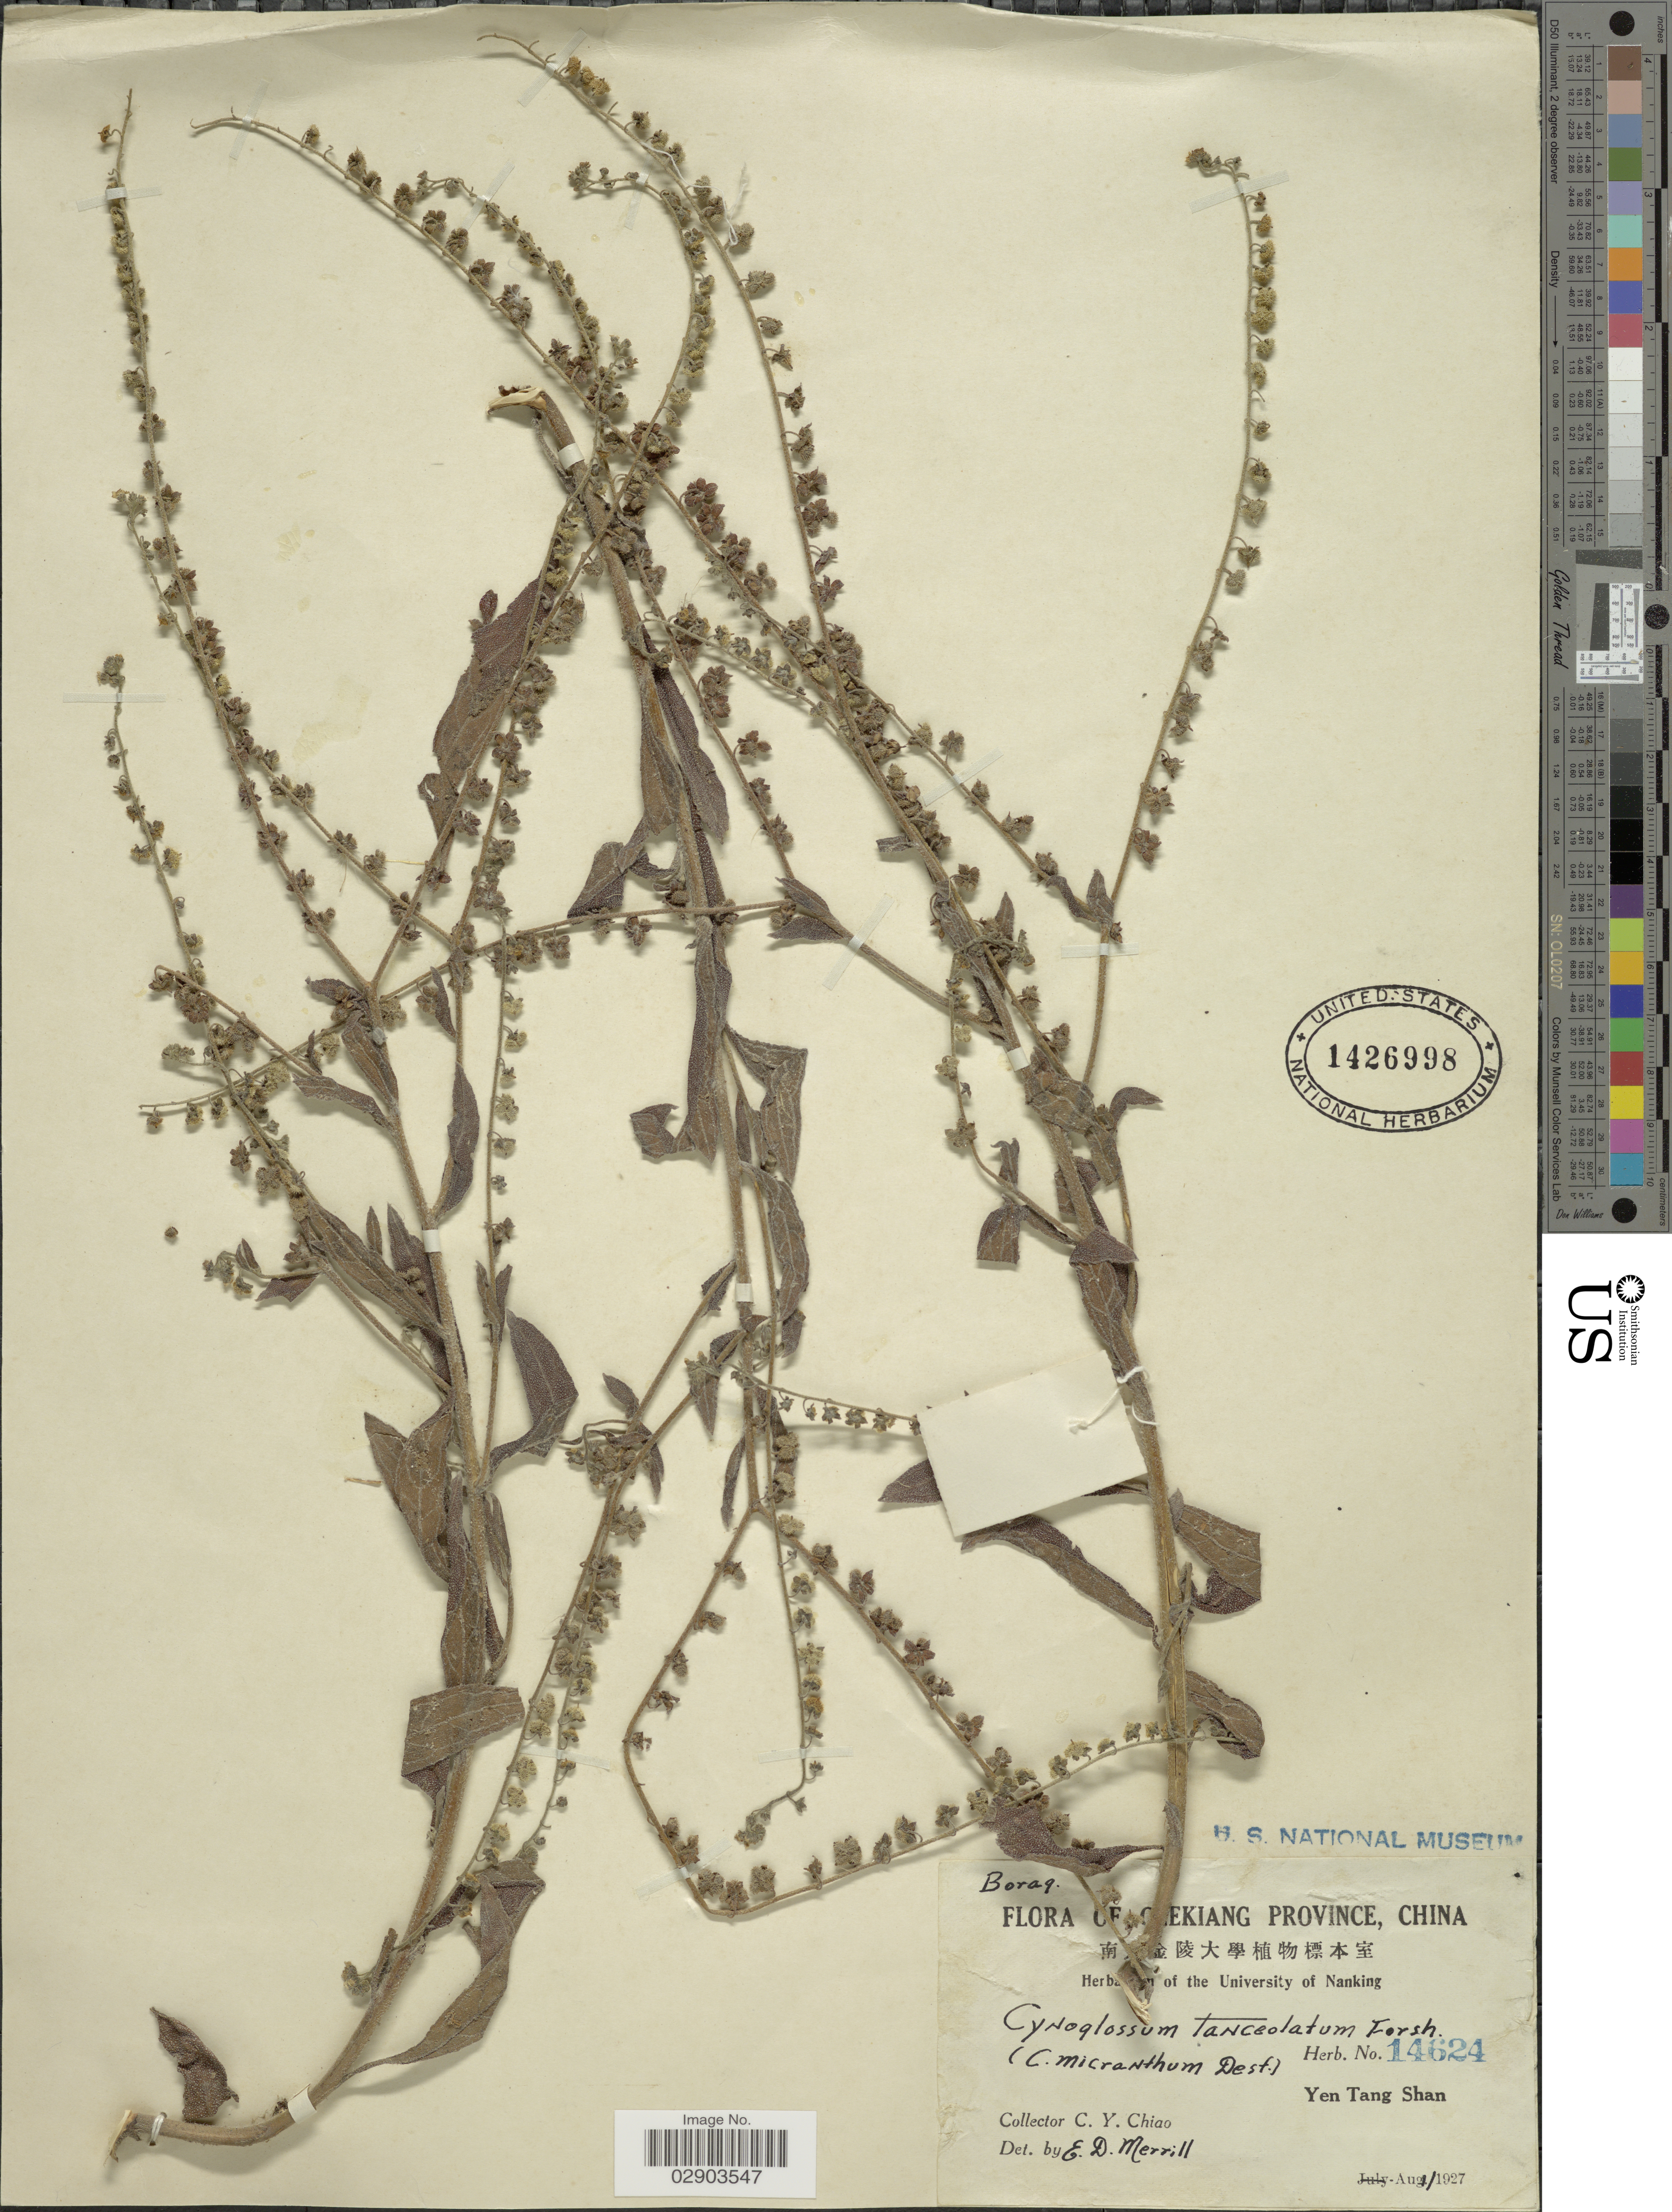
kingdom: Plantae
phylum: Tracheophyta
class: Magnoliopsida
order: Boraginales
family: Boraginaceae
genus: Cynoglossum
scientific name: Cynoglossum lanceolatum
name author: Forssk.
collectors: C. Y. Chiao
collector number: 14624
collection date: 1927-08-11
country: China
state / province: Zhejiang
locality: Chekiang Province, China, Yen Tang Shan.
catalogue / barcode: US 1426998